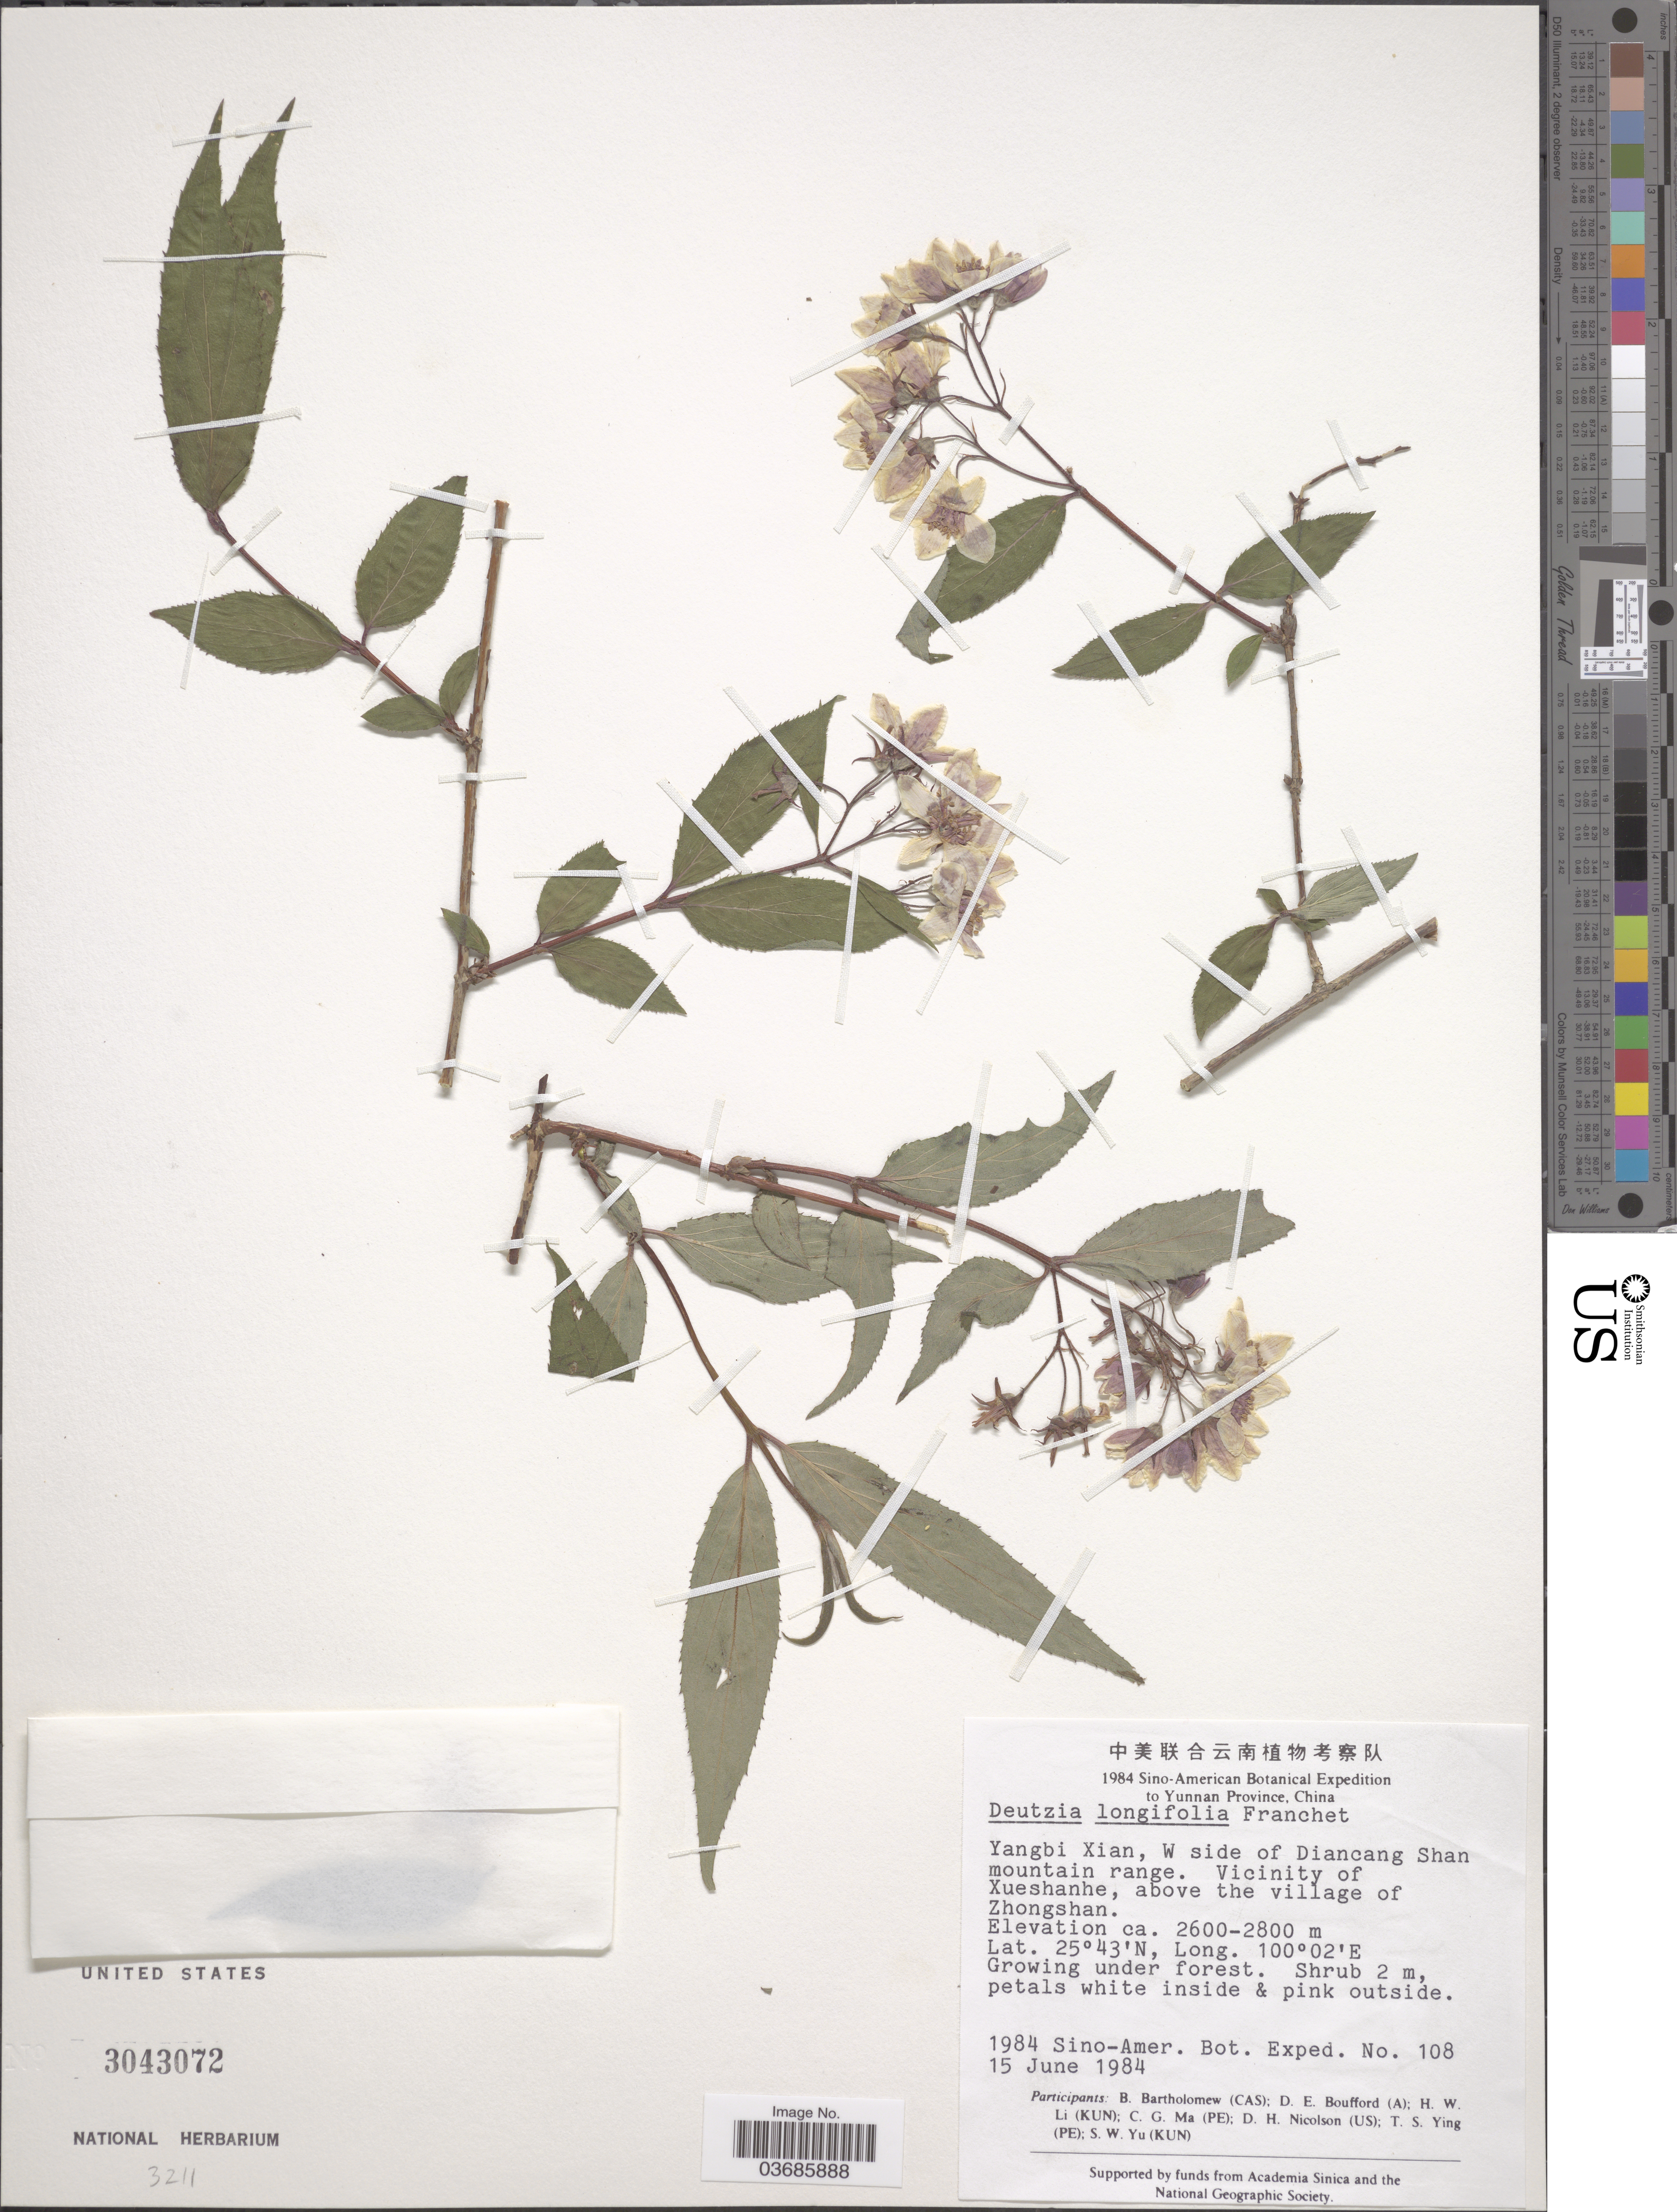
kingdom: Plantae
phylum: Tracheophyta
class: Magnoliopsida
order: Cornales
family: Hydrangeaceae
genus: Deutzia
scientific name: Deutzia longifolia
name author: Franch.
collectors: B. Bartholomew, D. E. Boufford, H. W. Li, C. Ma & et al.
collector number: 108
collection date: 1984-06-15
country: China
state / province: Yunnan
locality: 1984 Sino-American Botanical Expedition to Yunnan Province, China. Yangbi Xian, W side of Diancang Shan mountain range. Vicinity of Xueshanhe, above the village of Zhongshan.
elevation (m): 2600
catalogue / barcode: US 3043072